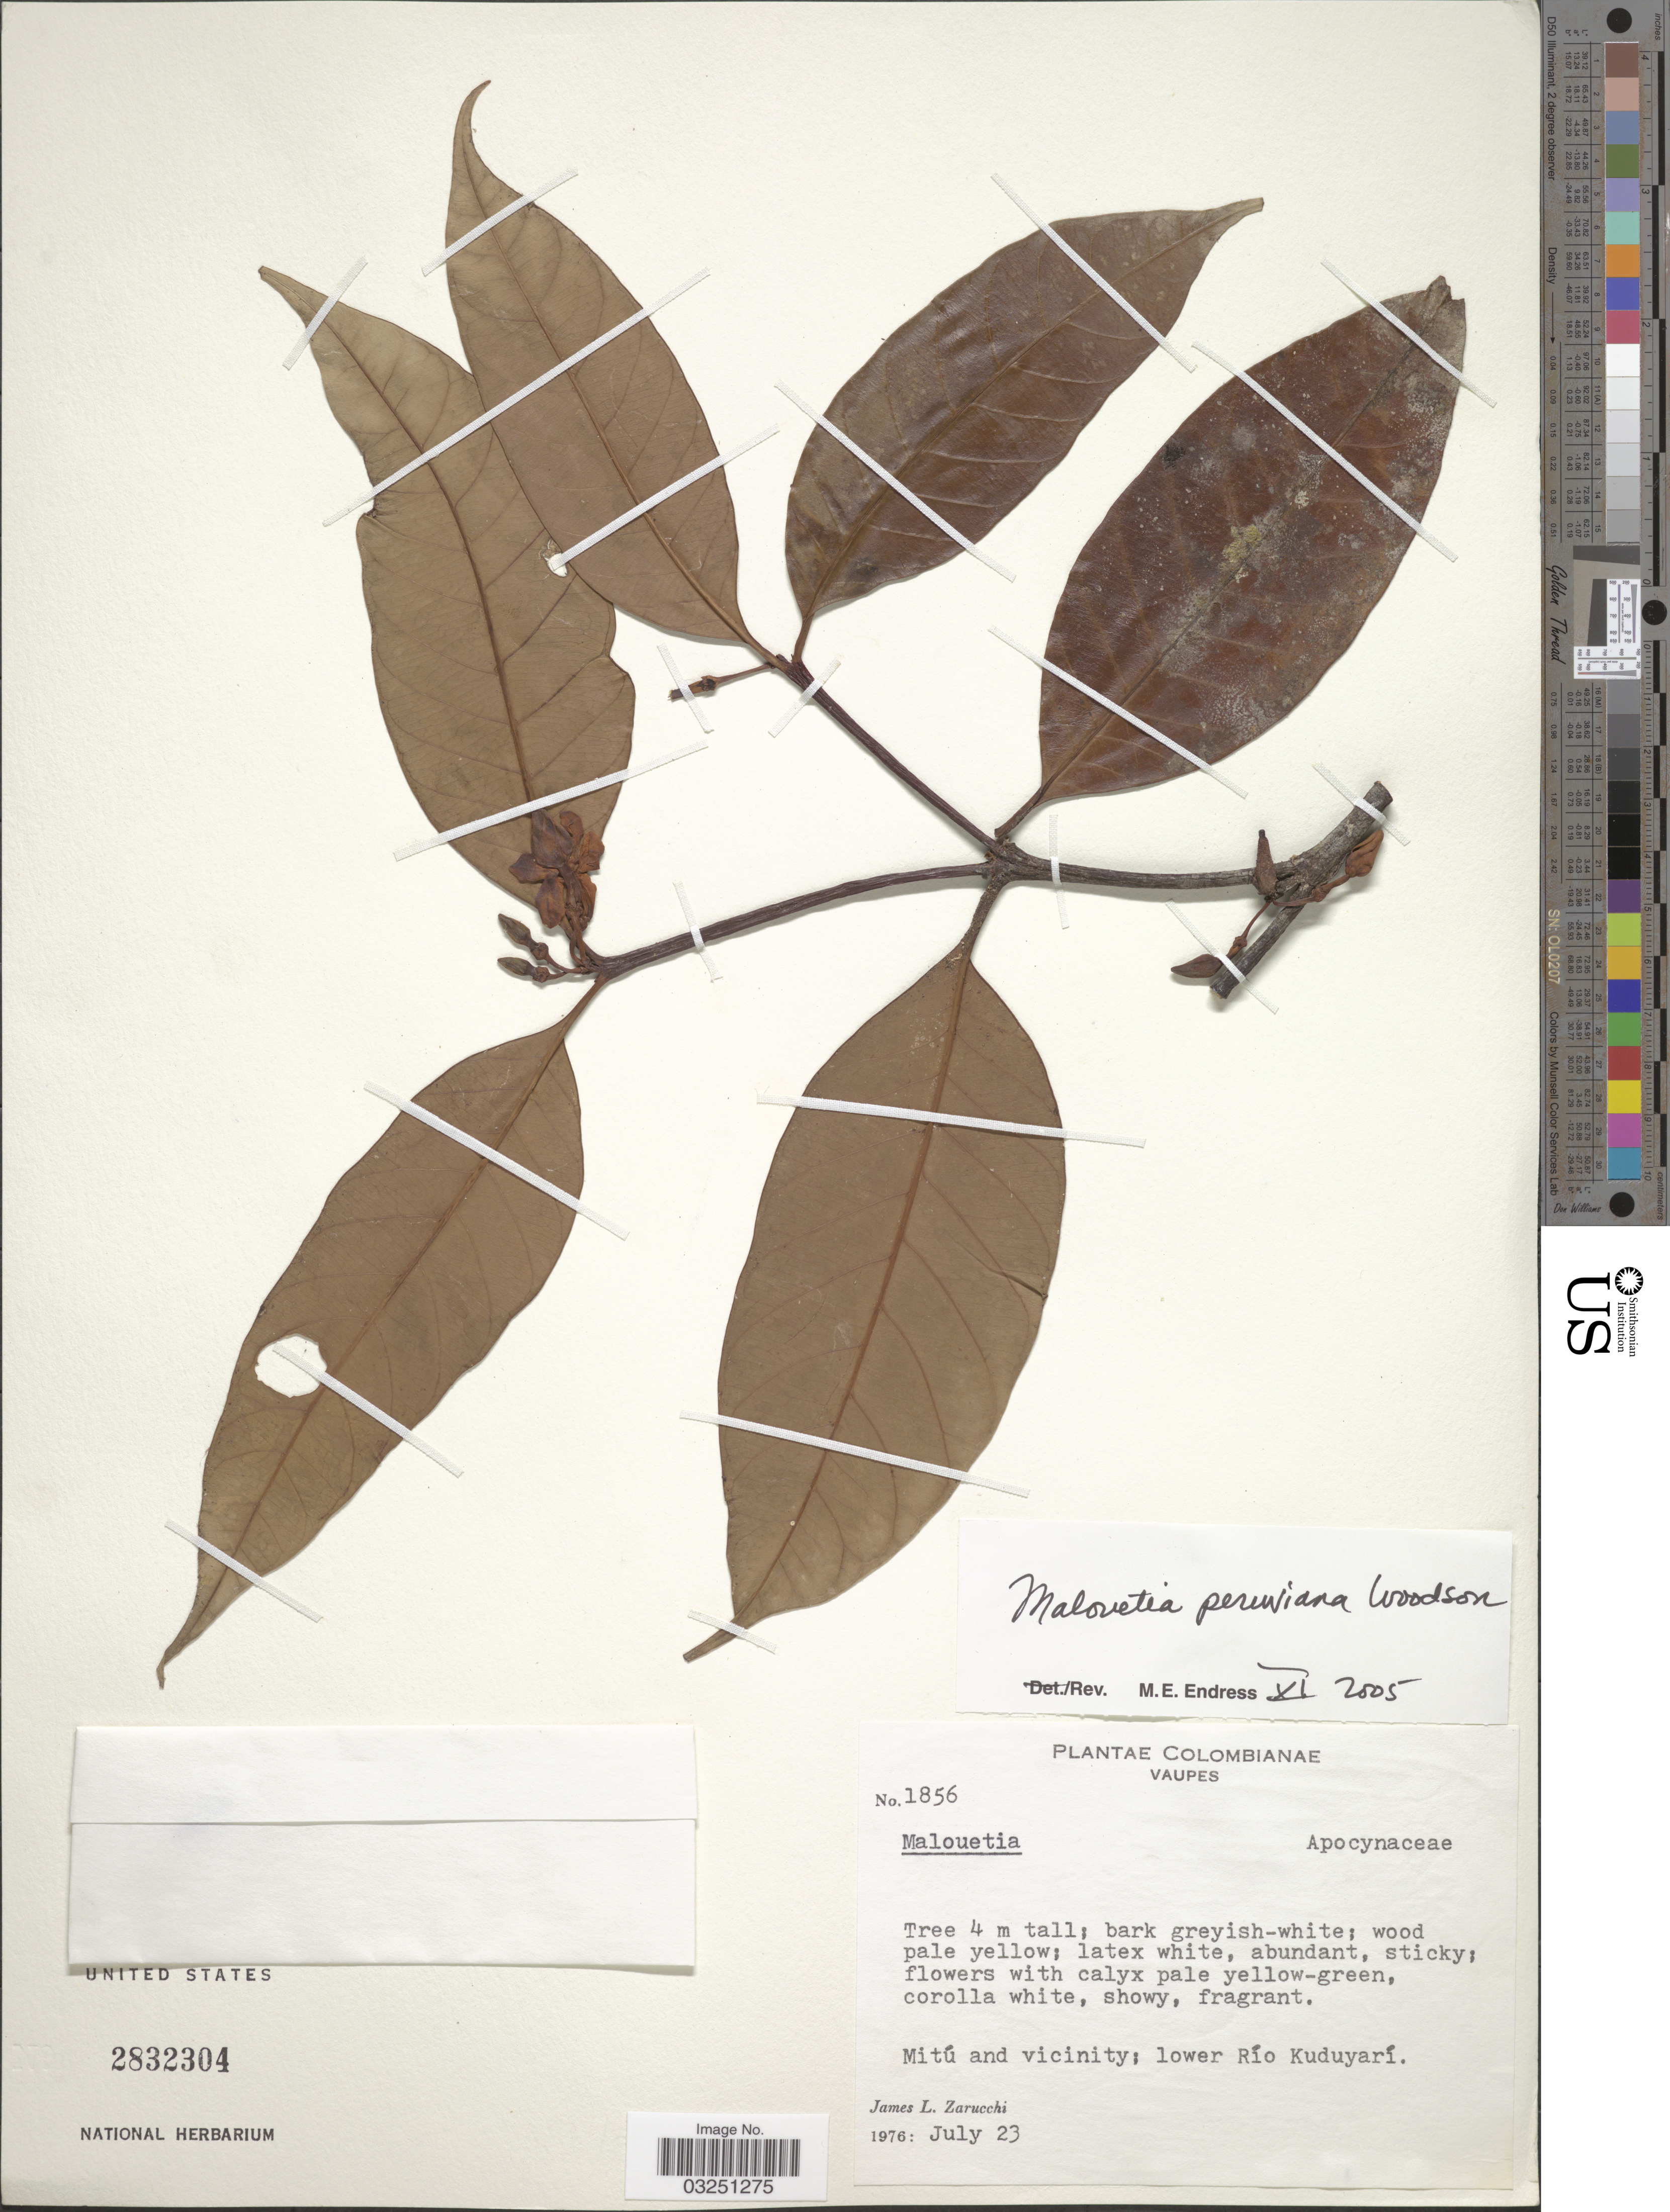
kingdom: Plantae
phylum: Tracheophyta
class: Magnoliopsida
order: Gentianales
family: Apocynaceae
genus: Malouetia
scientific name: Malouetia peruviana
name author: Woodson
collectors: J. L. Zarucchi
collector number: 1856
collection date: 1976-07-13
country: Colombia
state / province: Vaupés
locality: Mitú and vicinity; lower Río Kuduyarí.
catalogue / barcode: US 2832304